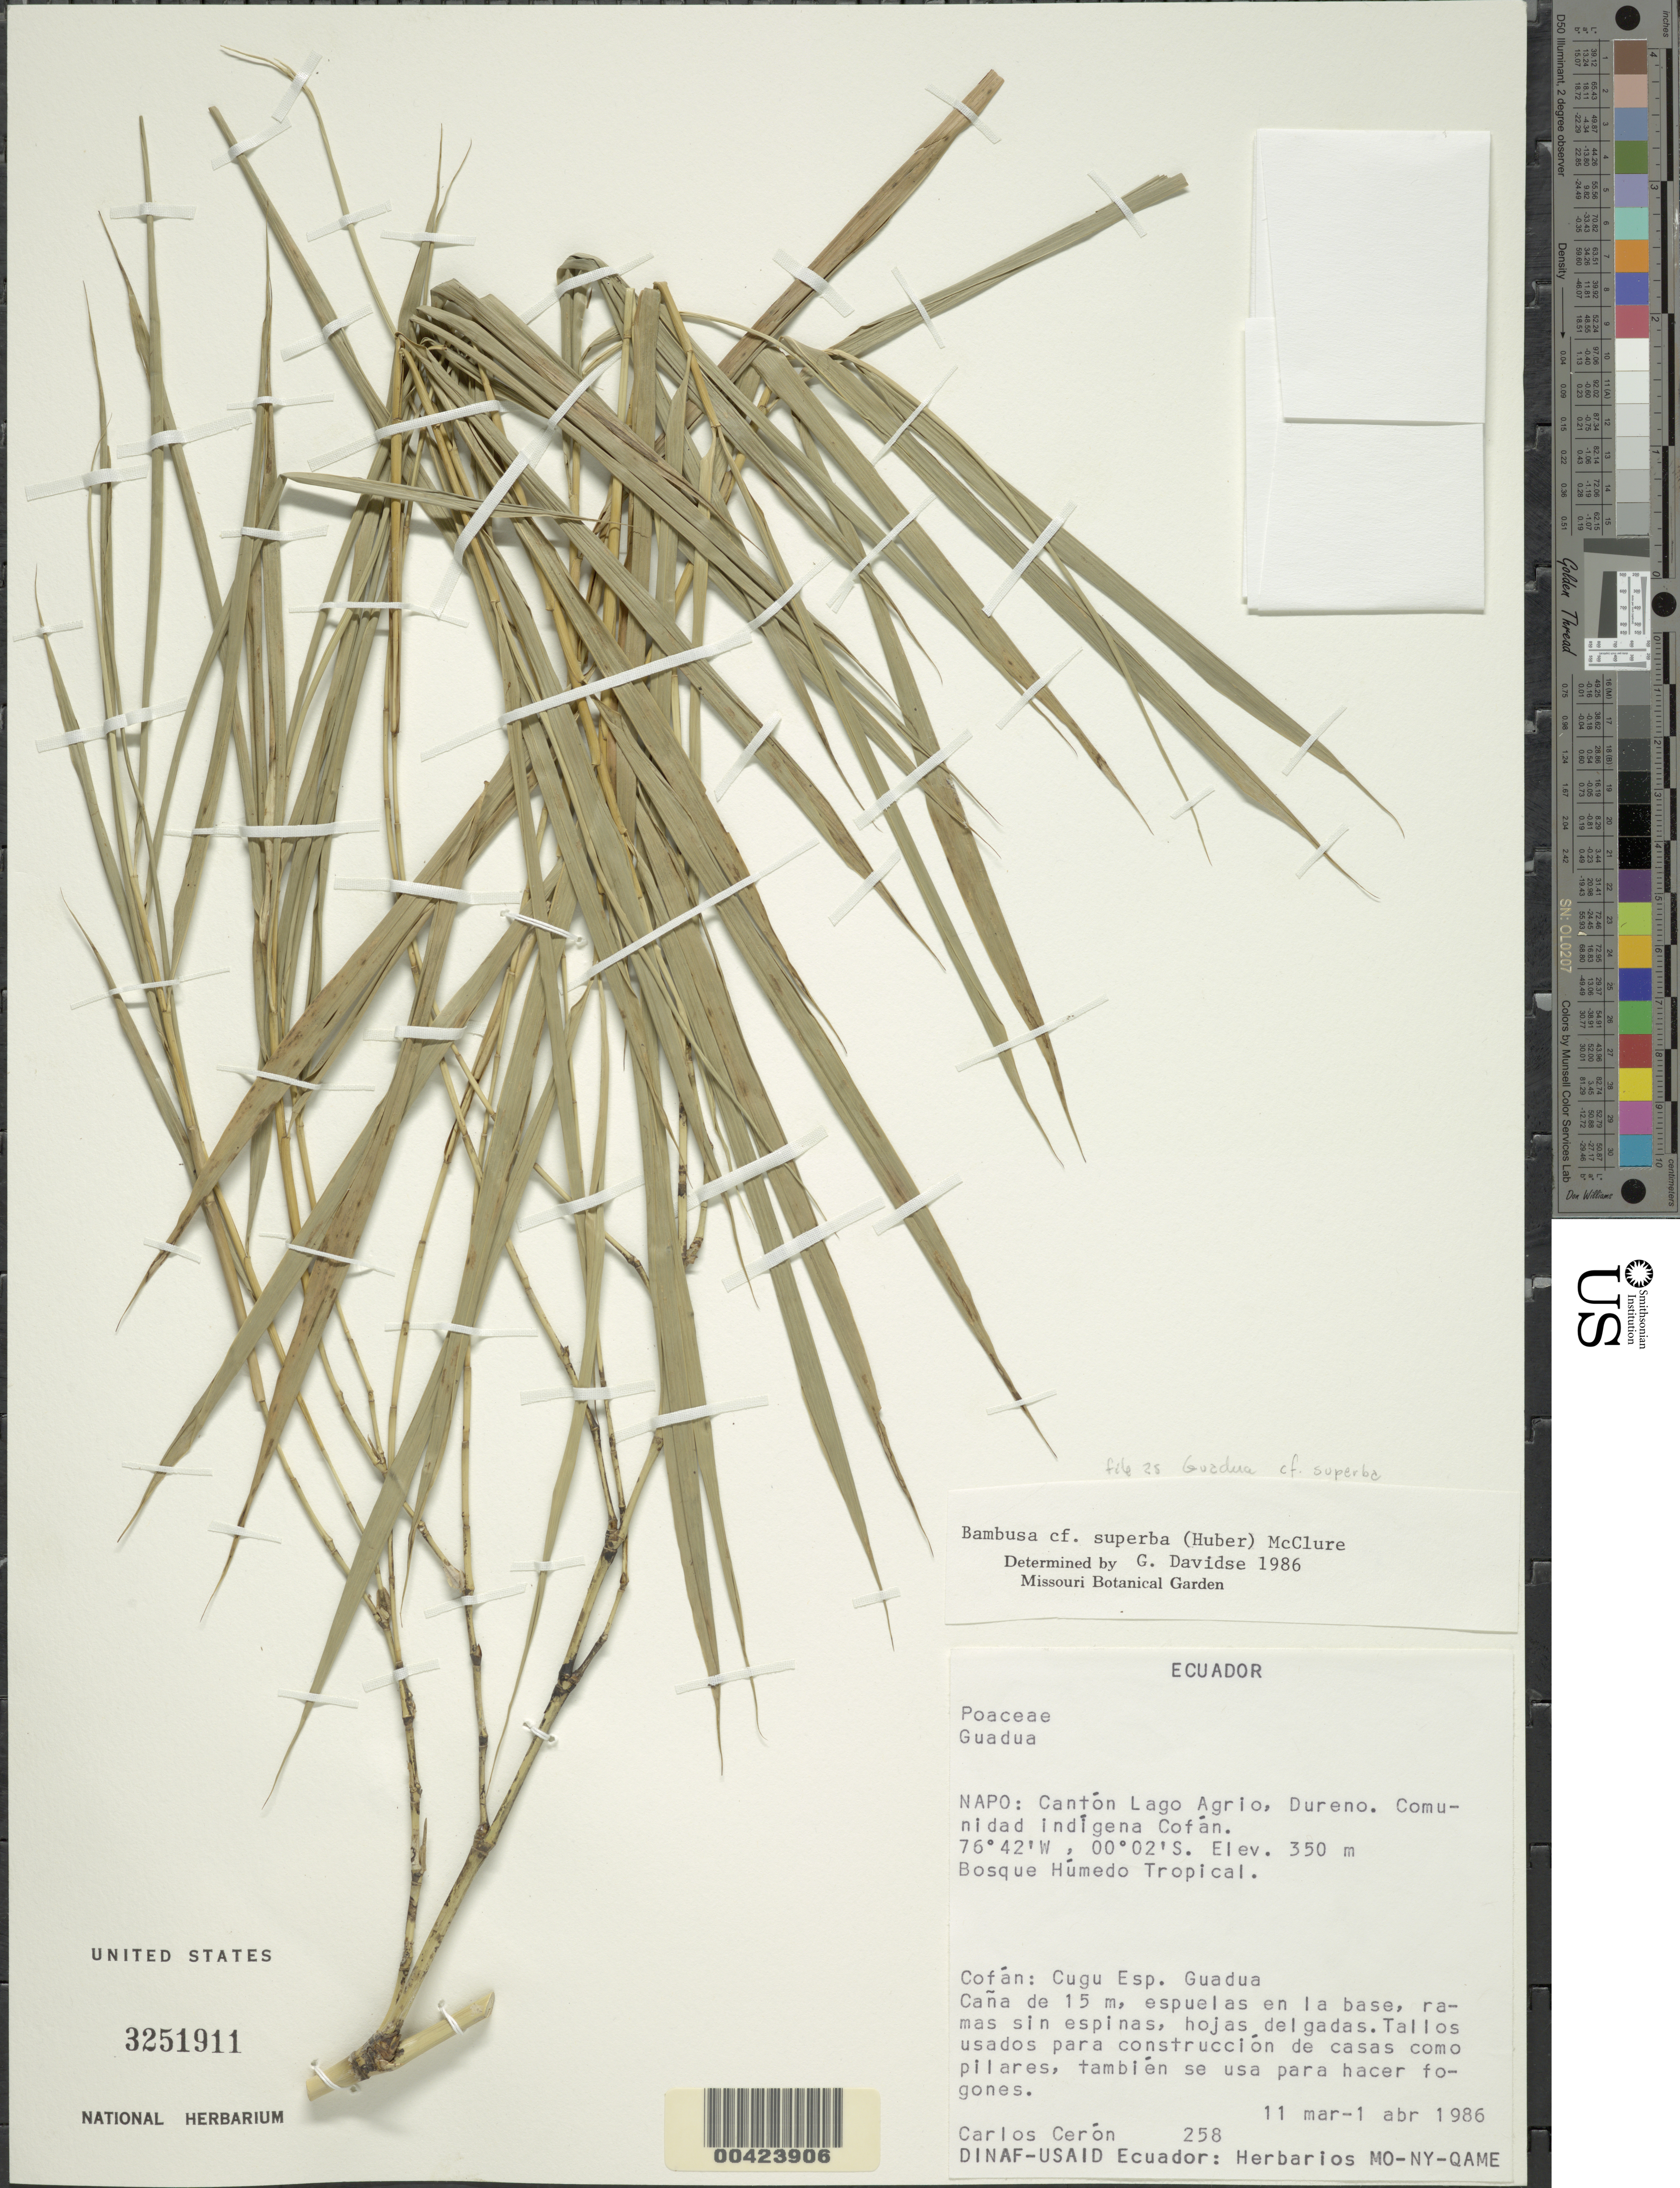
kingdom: Plantae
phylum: Tracheophyta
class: Liliopsida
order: Poales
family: Poaceae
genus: Guadua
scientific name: Guadua superba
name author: Huber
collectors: C. E. Cerón M.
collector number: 258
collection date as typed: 11 Mar 1986 to 01 Apr 1986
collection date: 1986-03-11/1986-04-01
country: Ecuador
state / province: Sucumbíos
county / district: Lago Agrio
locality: Canton lago agRio, dureno; Comunidad indigena cofan. [Province originally recorded as Napo.]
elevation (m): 350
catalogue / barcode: US 3251911